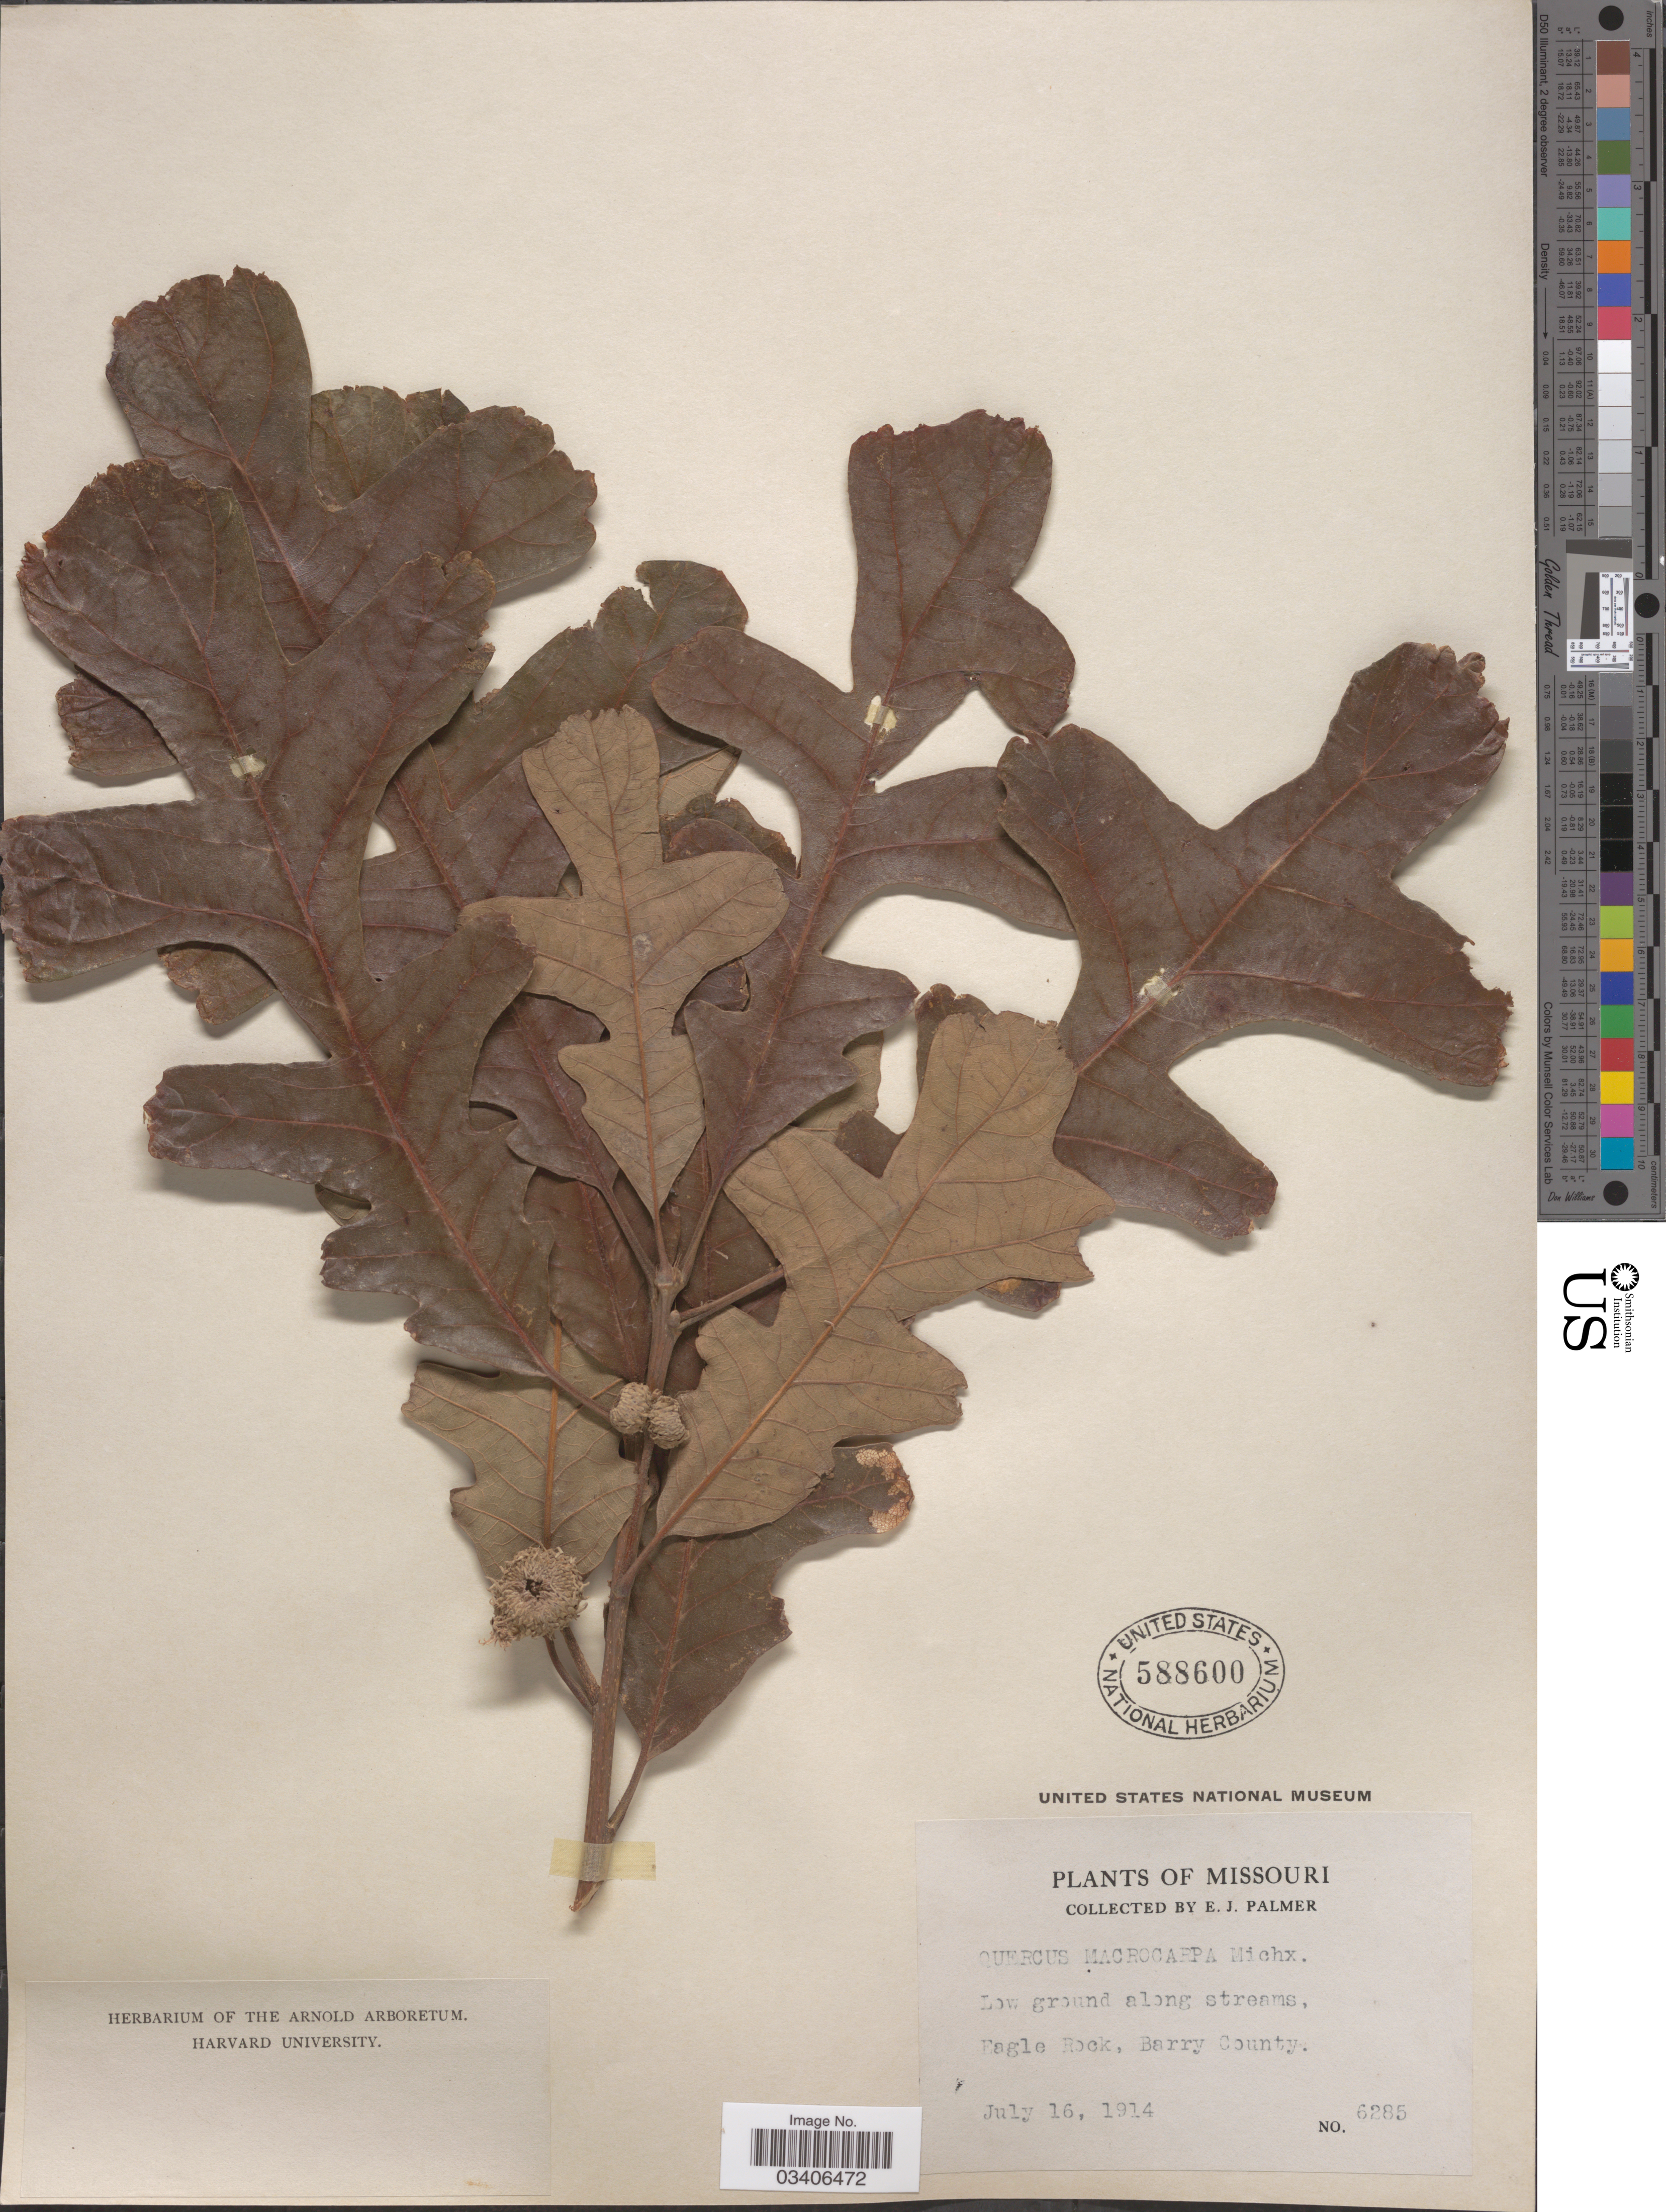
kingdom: Plantae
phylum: Tracheophyta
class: Magnoliopsida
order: Fagales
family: Fagaceae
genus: Quercus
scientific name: Quercus macrocarpa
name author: Michx.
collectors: E. J. Palmer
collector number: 6285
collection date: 1914-07-16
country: United States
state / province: Missouri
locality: Low ground along streams, Eagle Rock, Barry Country.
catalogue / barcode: US 588600